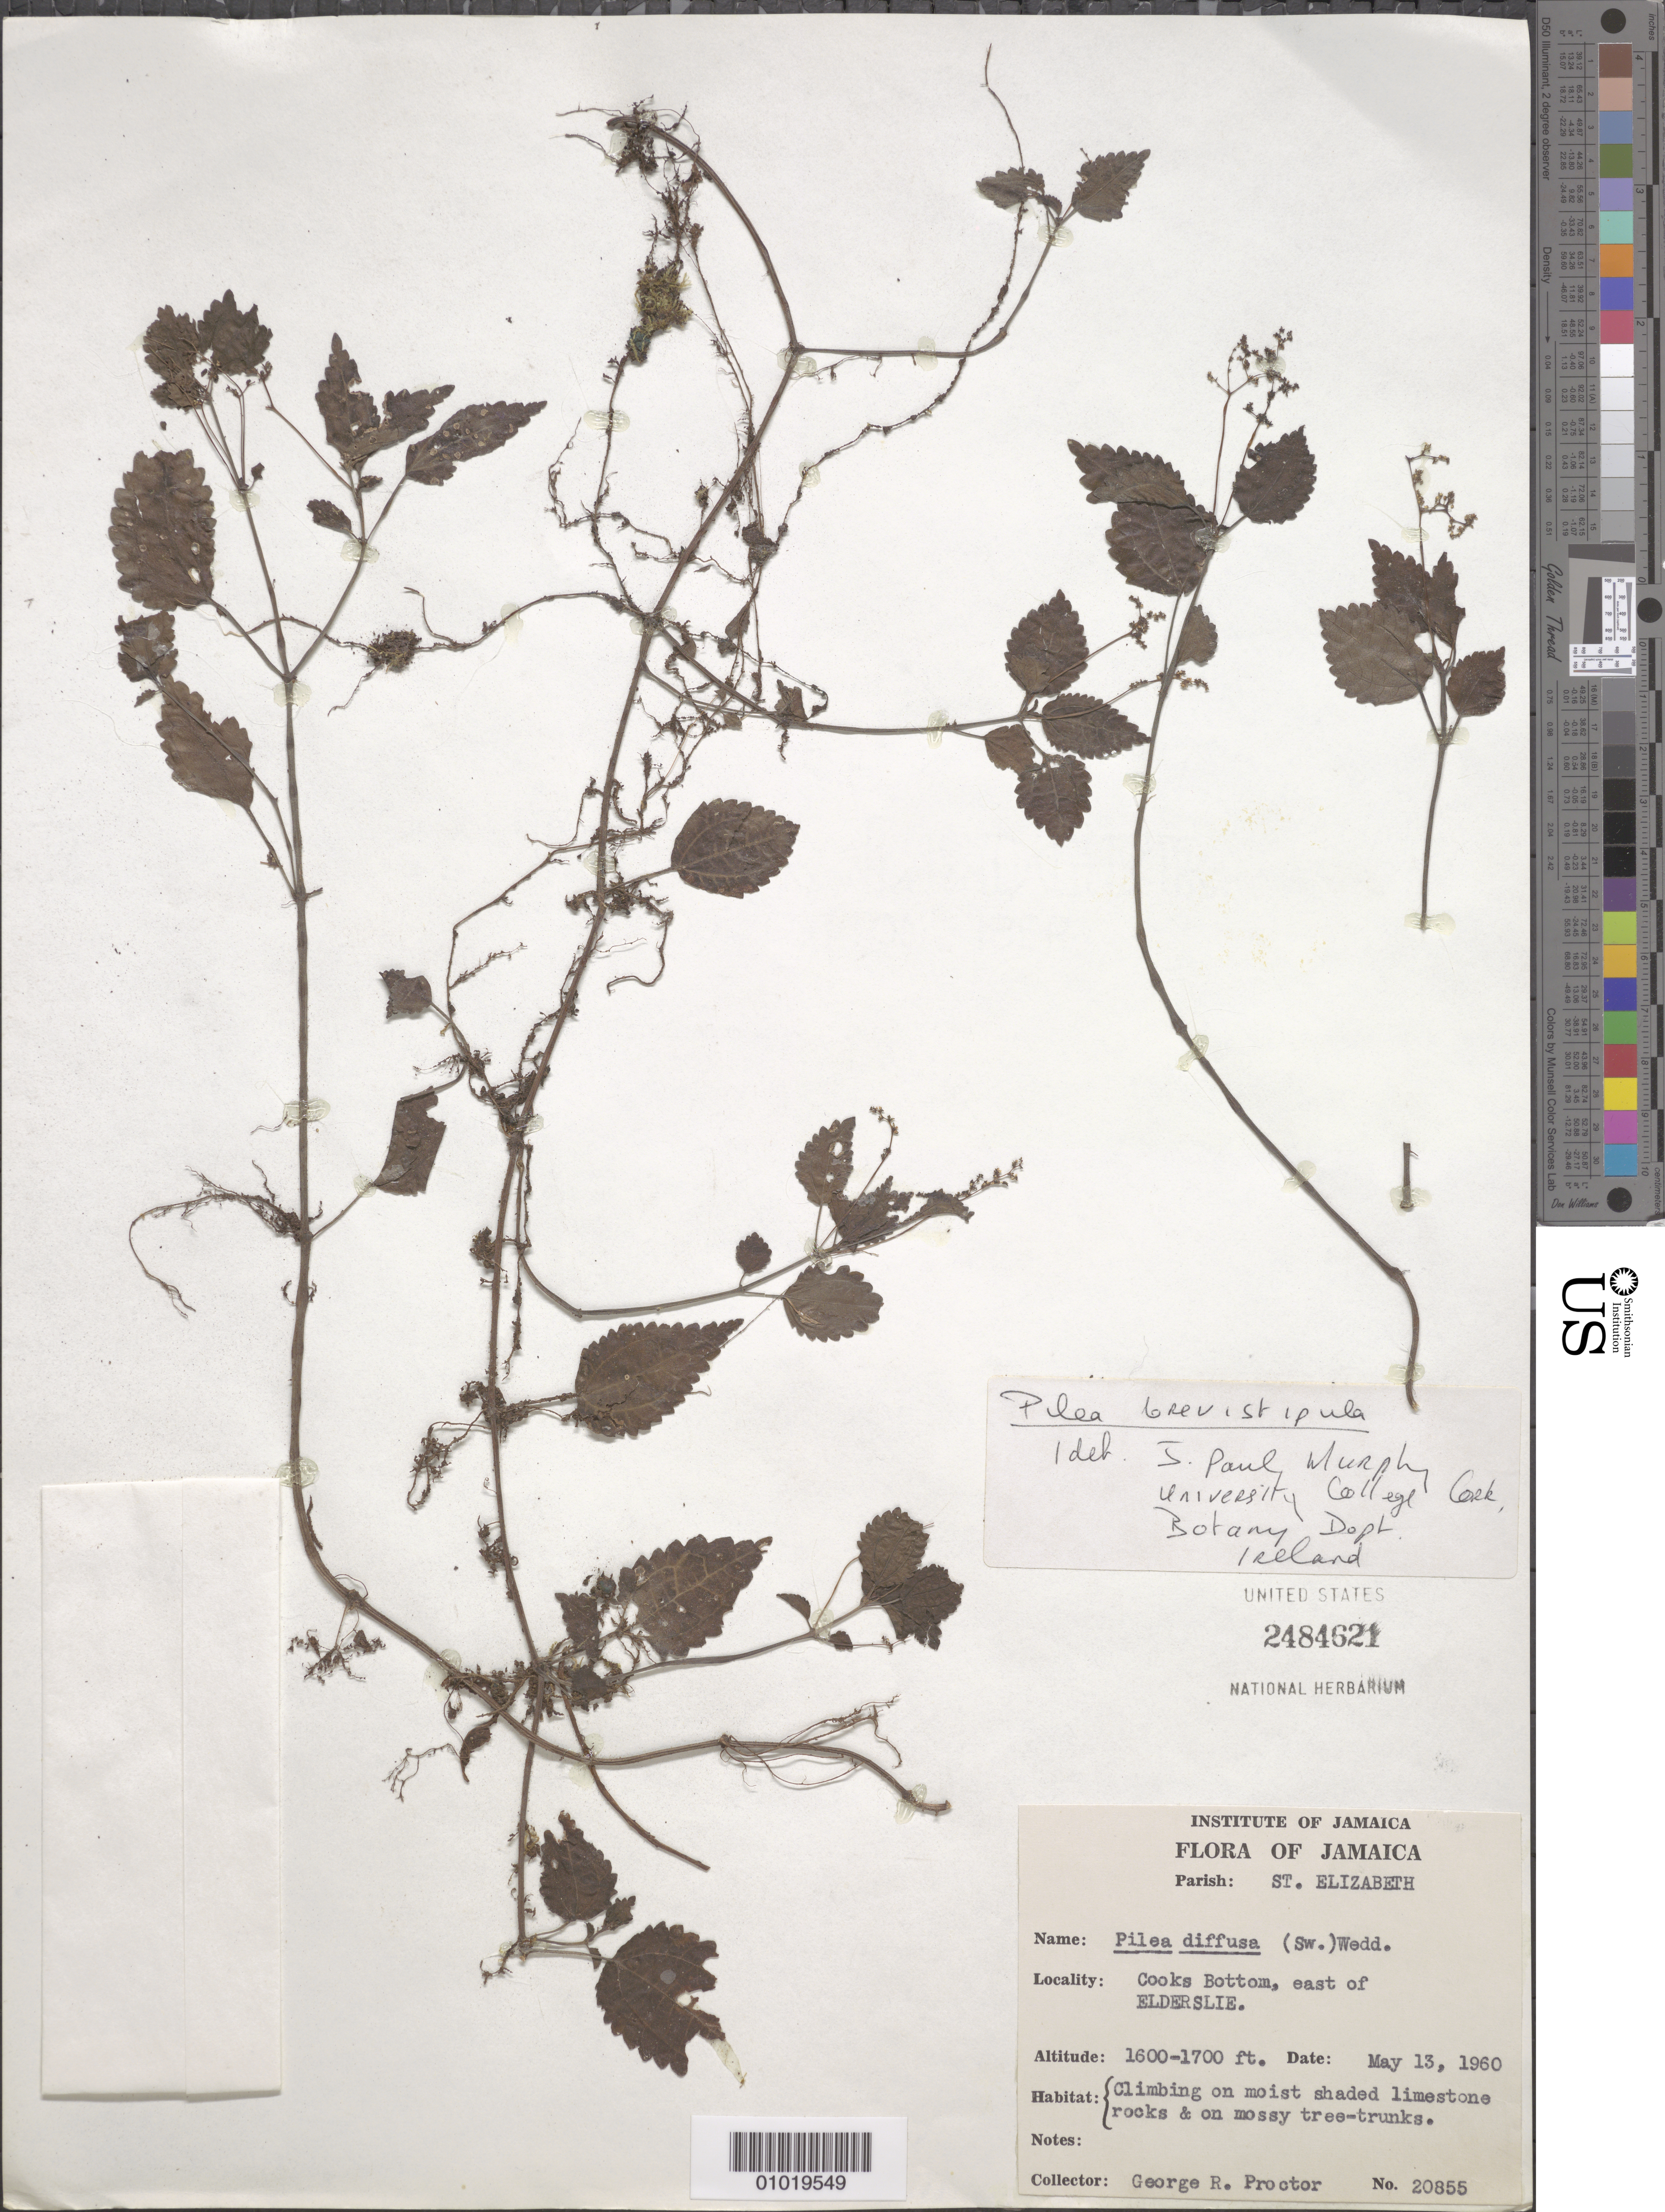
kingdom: Plantae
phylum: Tracheophyta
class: Magnoliopsida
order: Rosales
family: Urticaceae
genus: Pilea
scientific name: Pilea brevistipula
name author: Urb.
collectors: G. R. Proctor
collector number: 20855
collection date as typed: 13 May 1960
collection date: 1960-05-13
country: Jamaica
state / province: Saint Elizabeth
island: Jamaica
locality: Cooks Bottom, E of Elderslie. Climbing on moist shaded limestone rocks & on mossy tree-trunks.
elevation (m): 488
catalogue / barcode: US 2484621